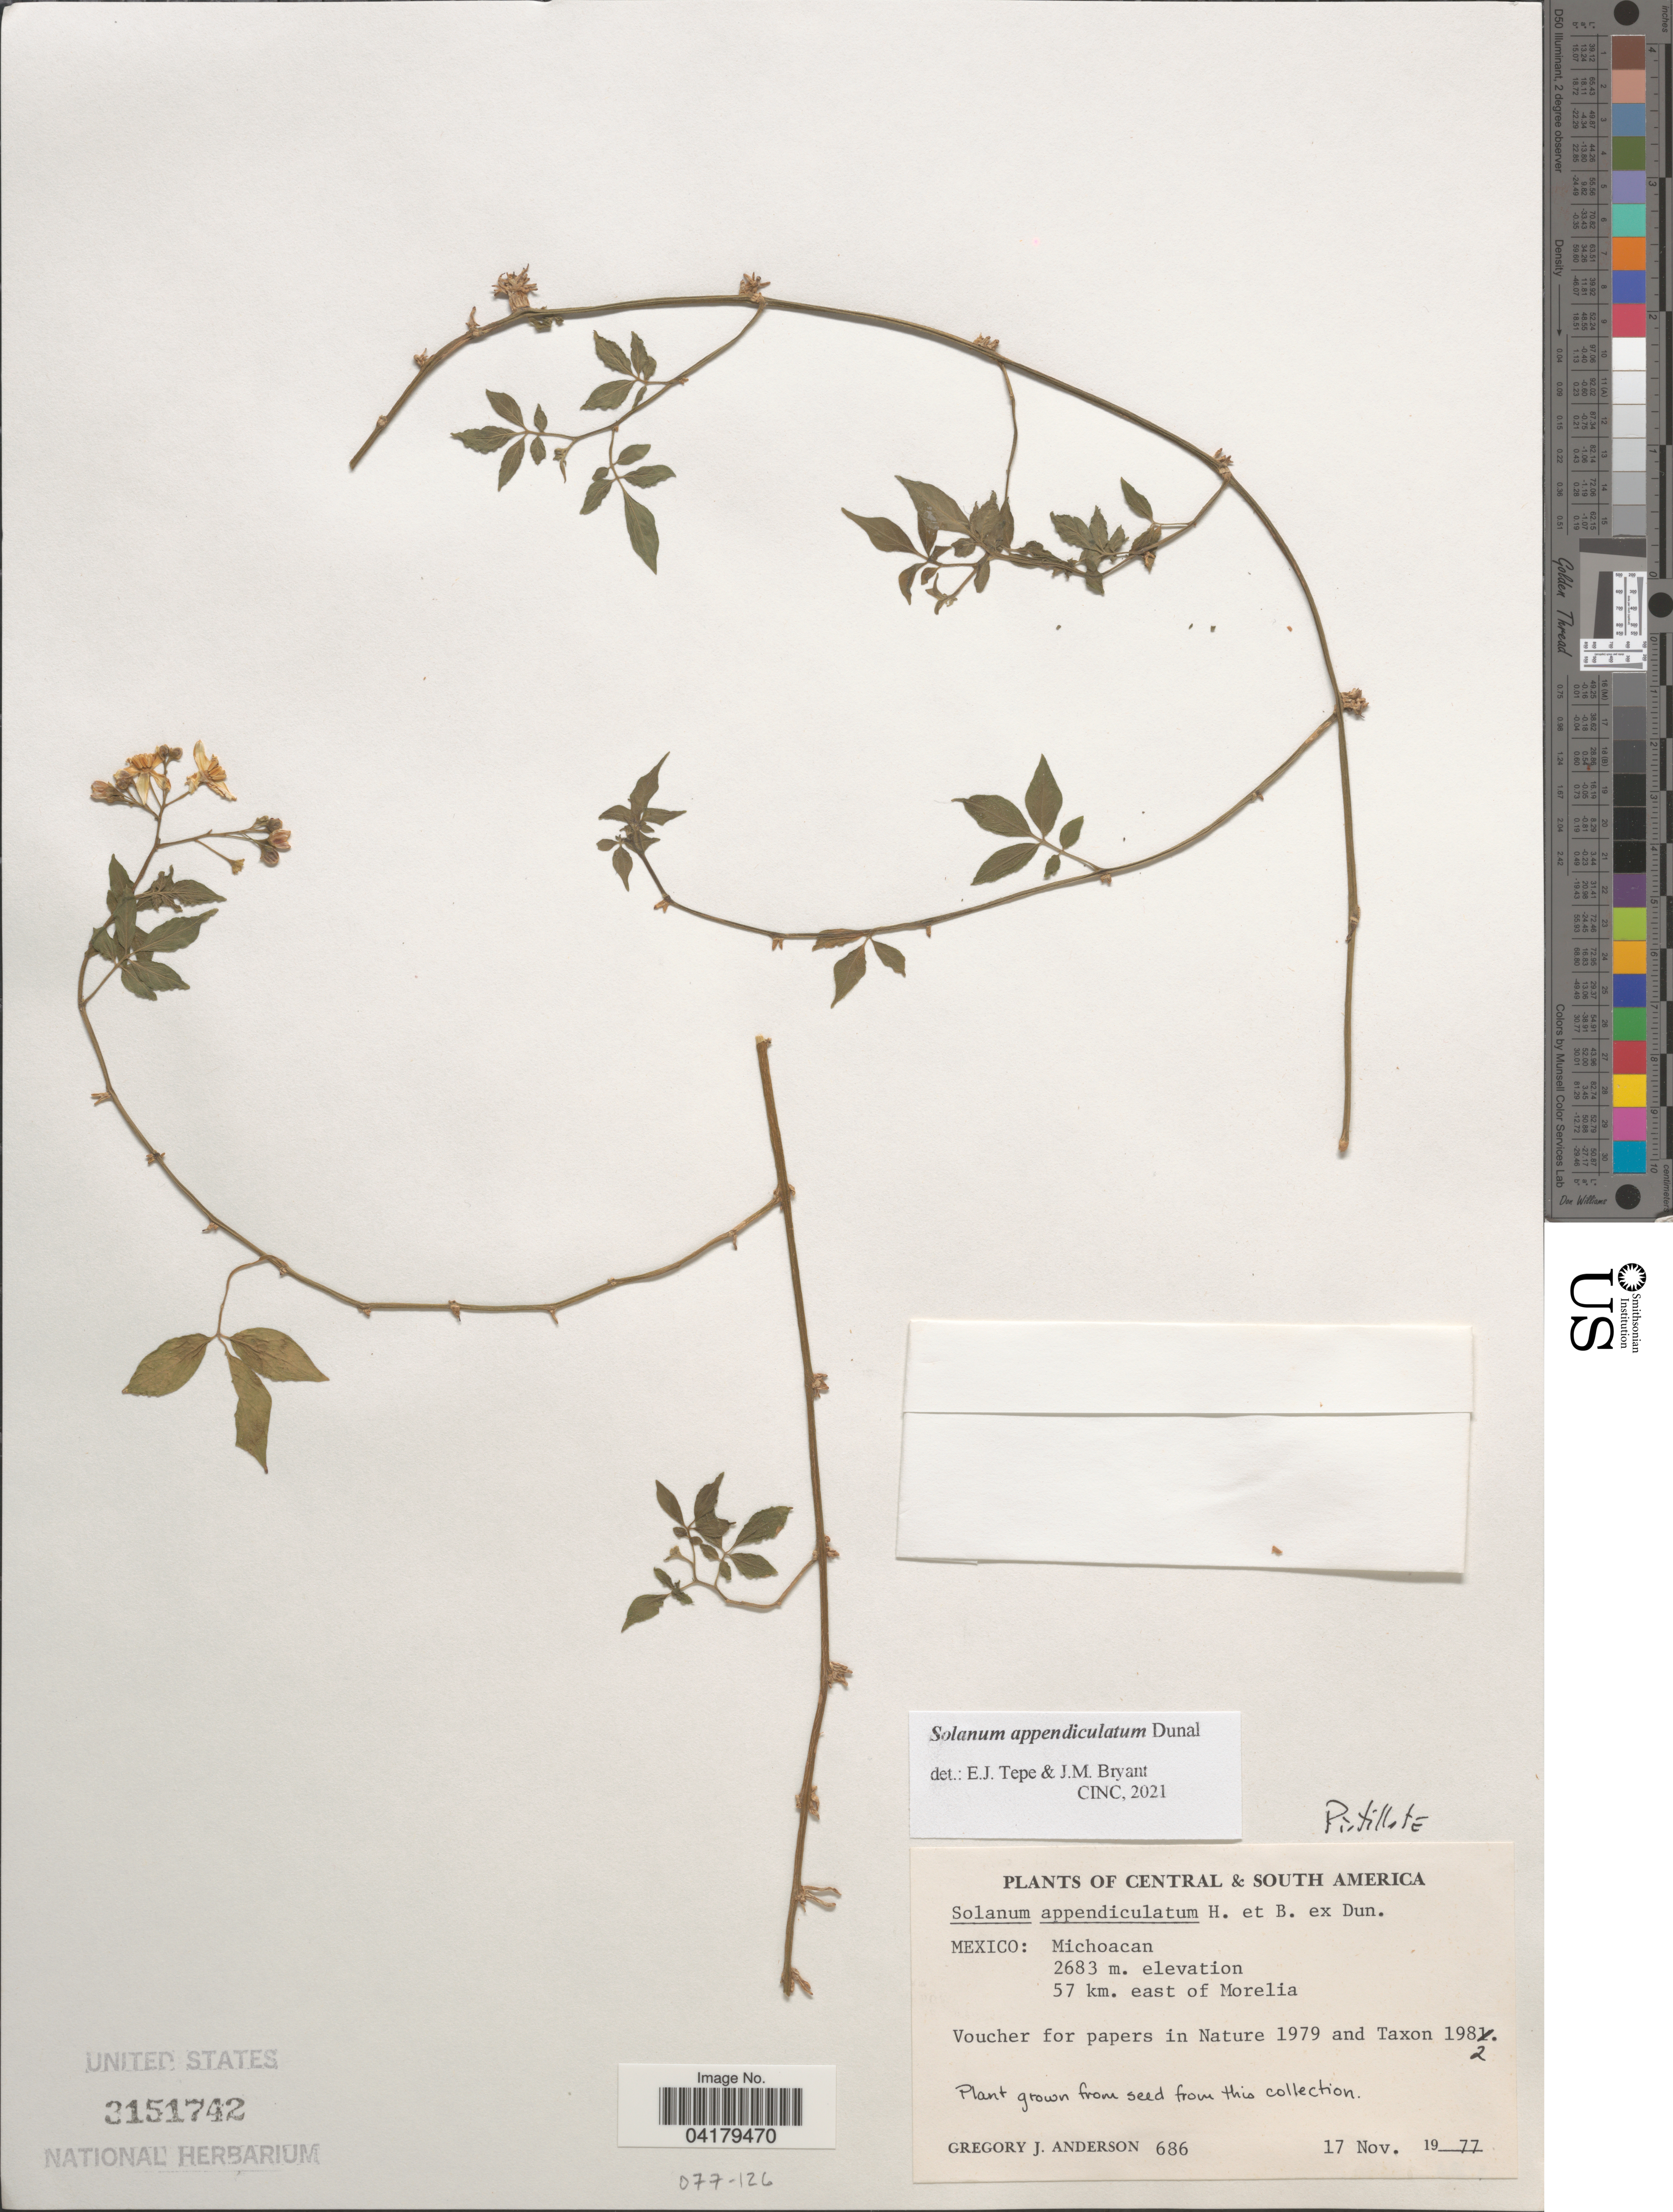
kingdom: Plantae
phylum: Tracheophyta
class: Magnoliopsida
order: Solanales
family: Solanaceae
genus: Solanum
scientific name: Solanum appendiculatum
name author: Humb. & Bonpl. ex Dunal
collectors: G. J. Anderson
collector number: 686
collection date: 1977-11-17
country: Mexico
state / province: Michoacán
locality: Central & South America. 57 km. east of Morelia.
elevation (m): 2683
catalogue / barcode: US 3151742